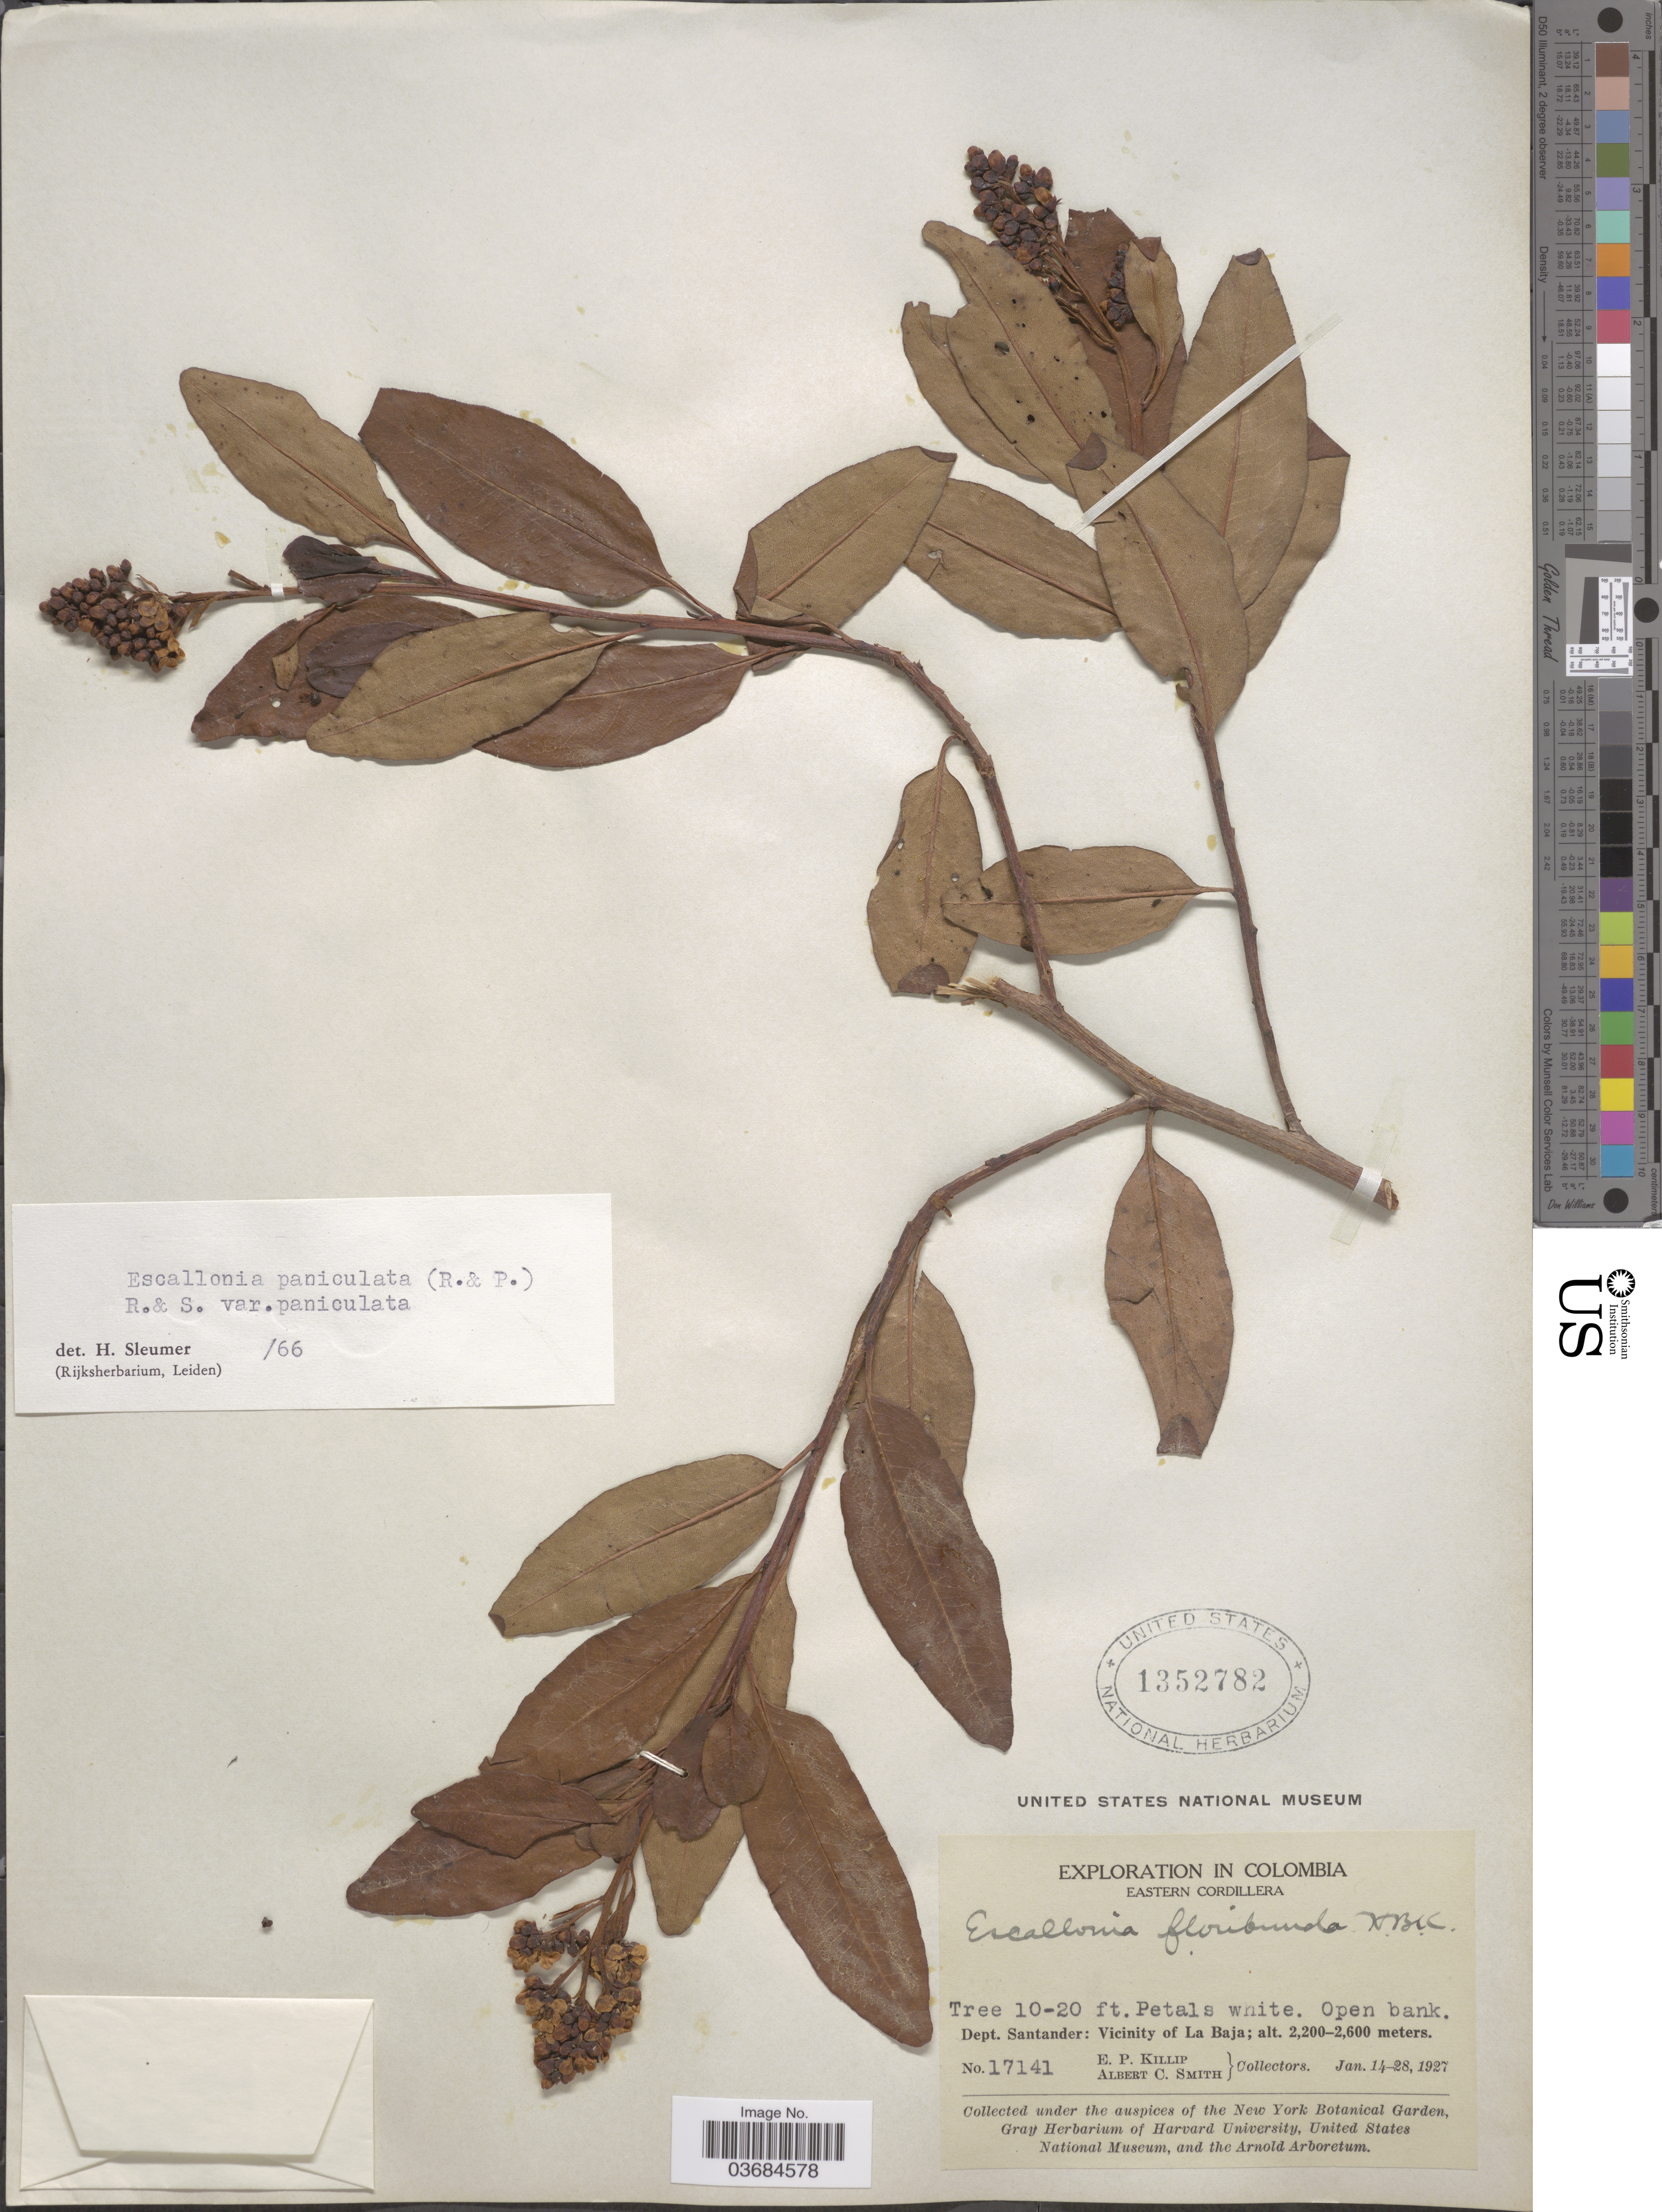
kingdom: Plantae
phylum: Tracheophyta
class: Magnoliopsida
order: Escalloniales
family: Escalloniaceae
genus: Escallonia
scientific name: Escallonia paniculata var. paniculata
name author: (Ruiz & Pav.) Roem. & Schult.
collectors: E. P. Killip & A. C. Smith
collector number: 17141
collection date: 1927-01-14/1927-01-28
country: Colombia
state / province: Santander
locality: Exploration in Colombia. Eastern Cordillera. Dept. Santander: Vicinity of La Baja.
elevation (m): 2200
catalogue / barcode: US 1352782